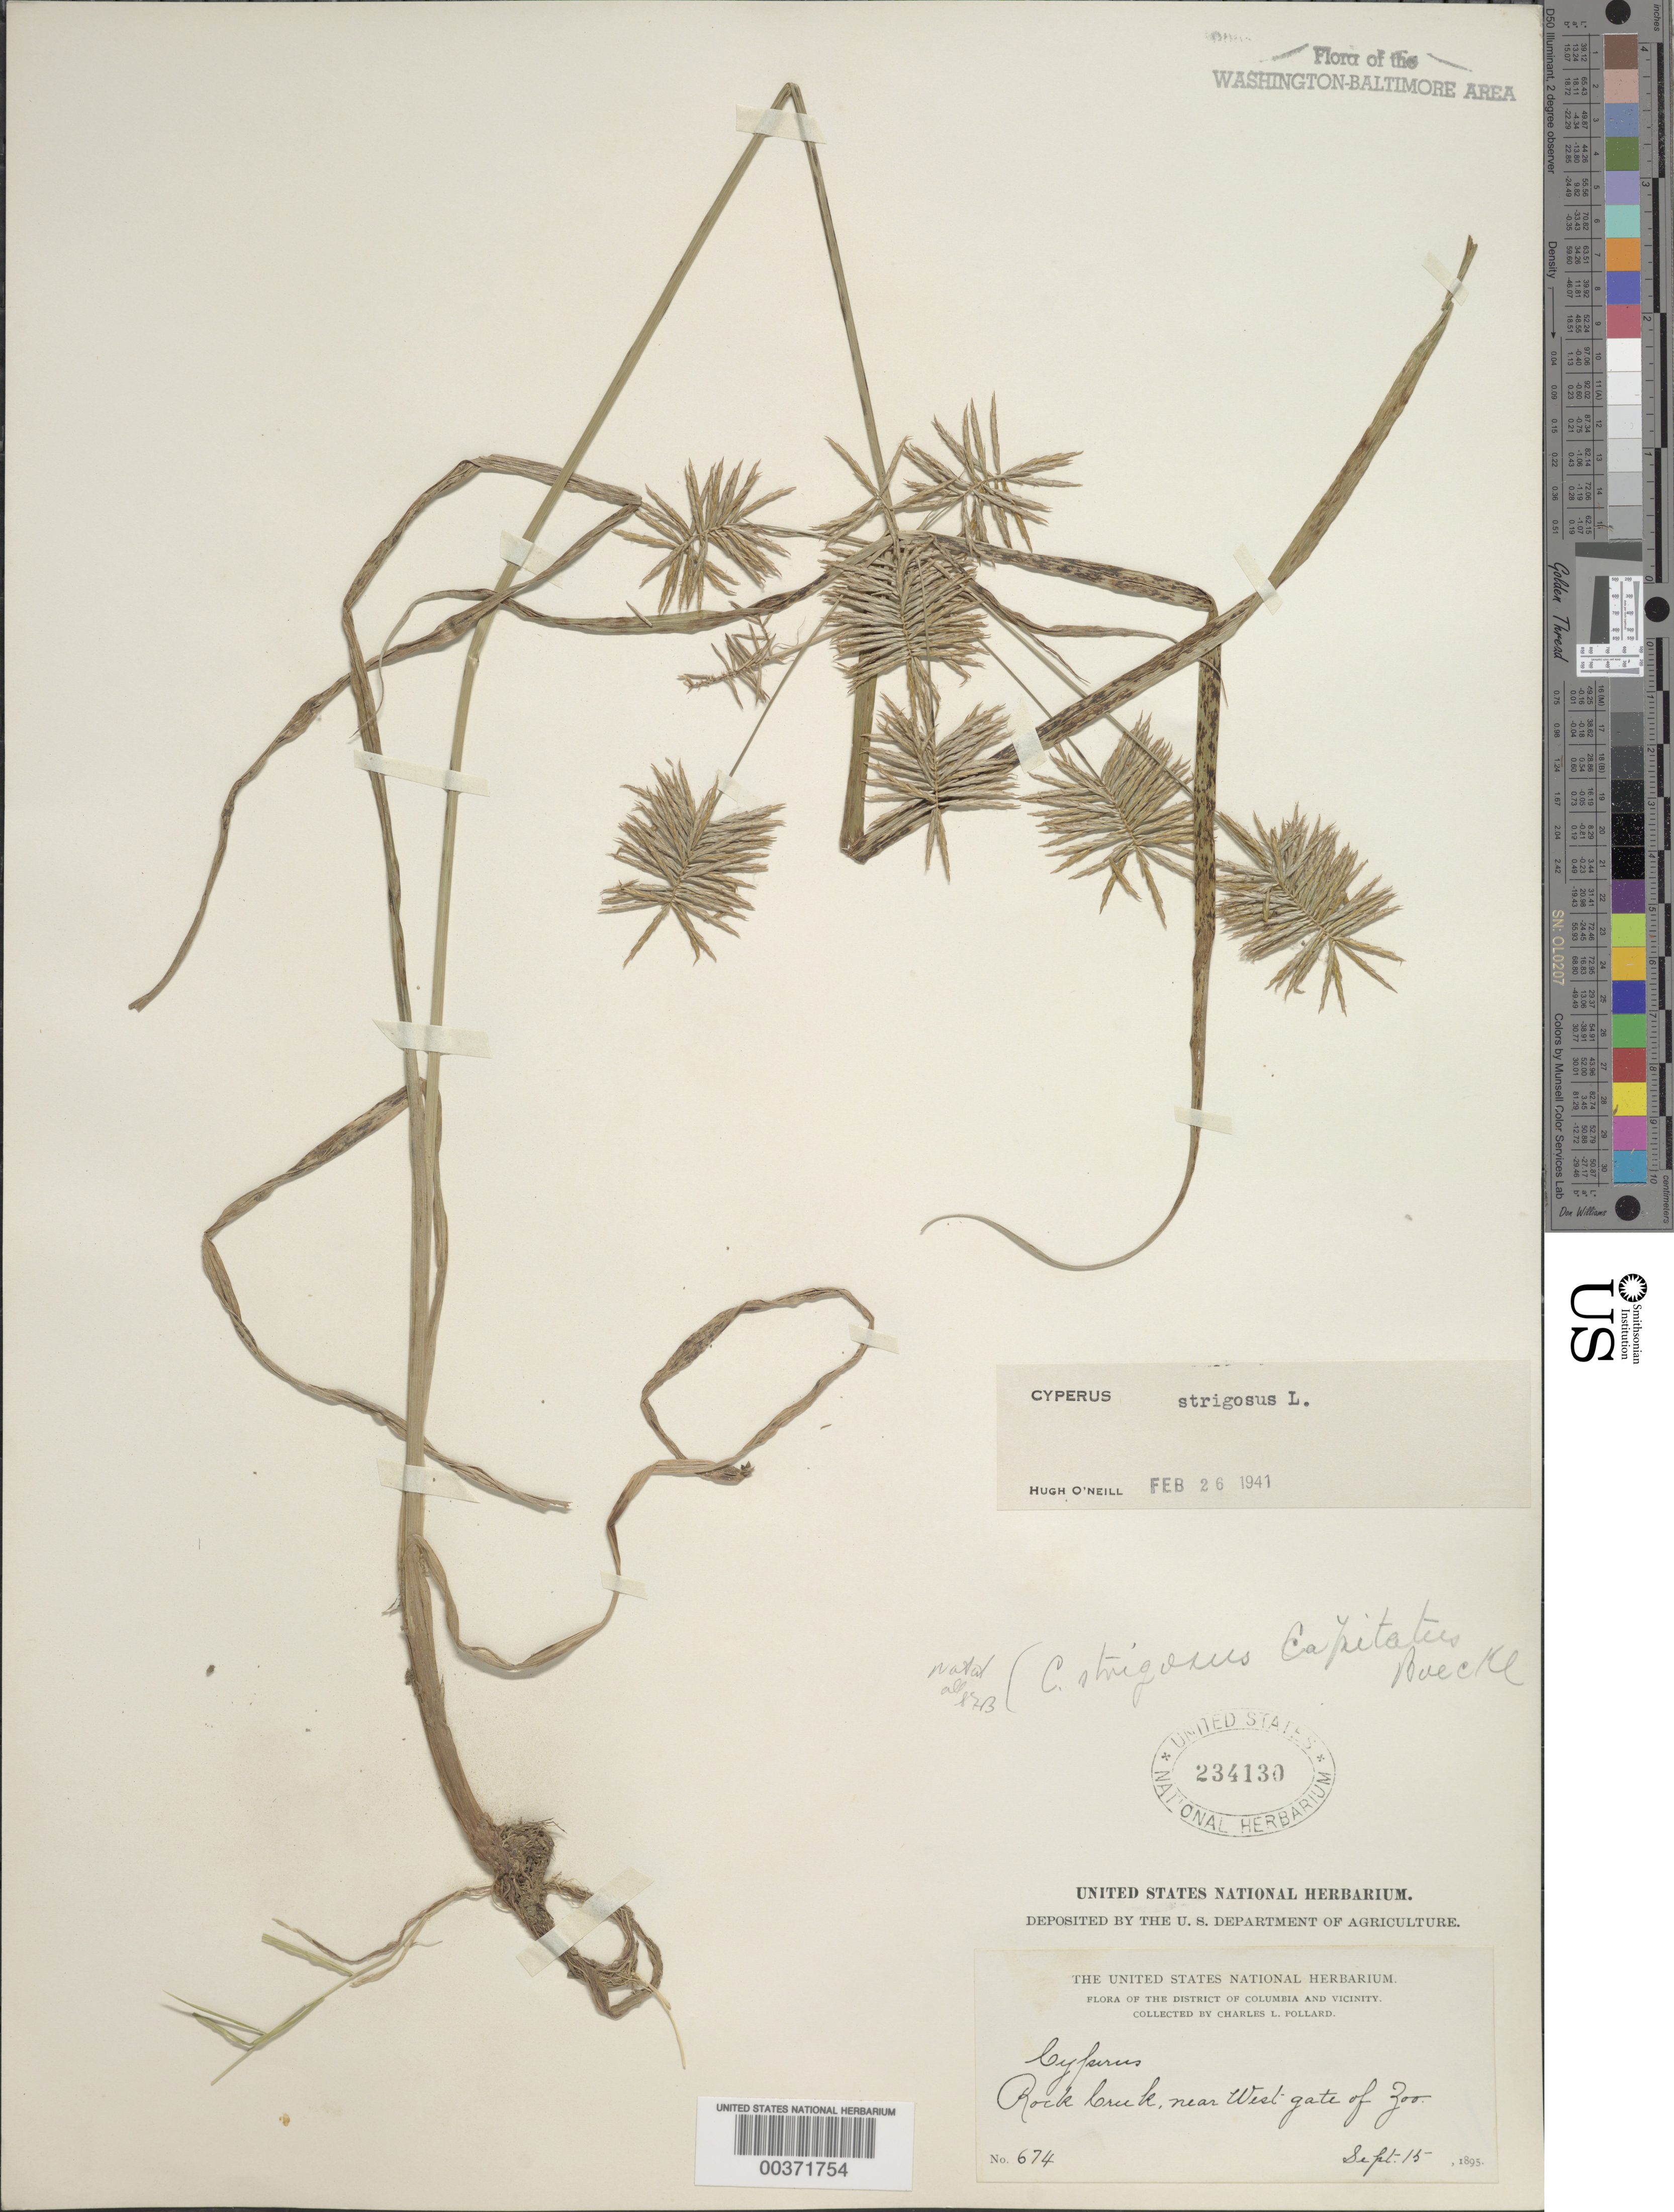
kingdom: Plantae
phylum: Tracheophyta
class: Liliopsida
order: Poales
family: Cyperaceae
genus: Cyperus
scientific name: Cyperus strigosus L.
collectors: C. L. Pollard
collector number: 674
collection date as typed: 15 Sep 1895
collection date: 1895-09-15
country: United States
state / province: District of Columbia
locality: Rock Creek, near west gate of Zoo Rock Creek Park & vicinity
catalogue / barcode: US 234130